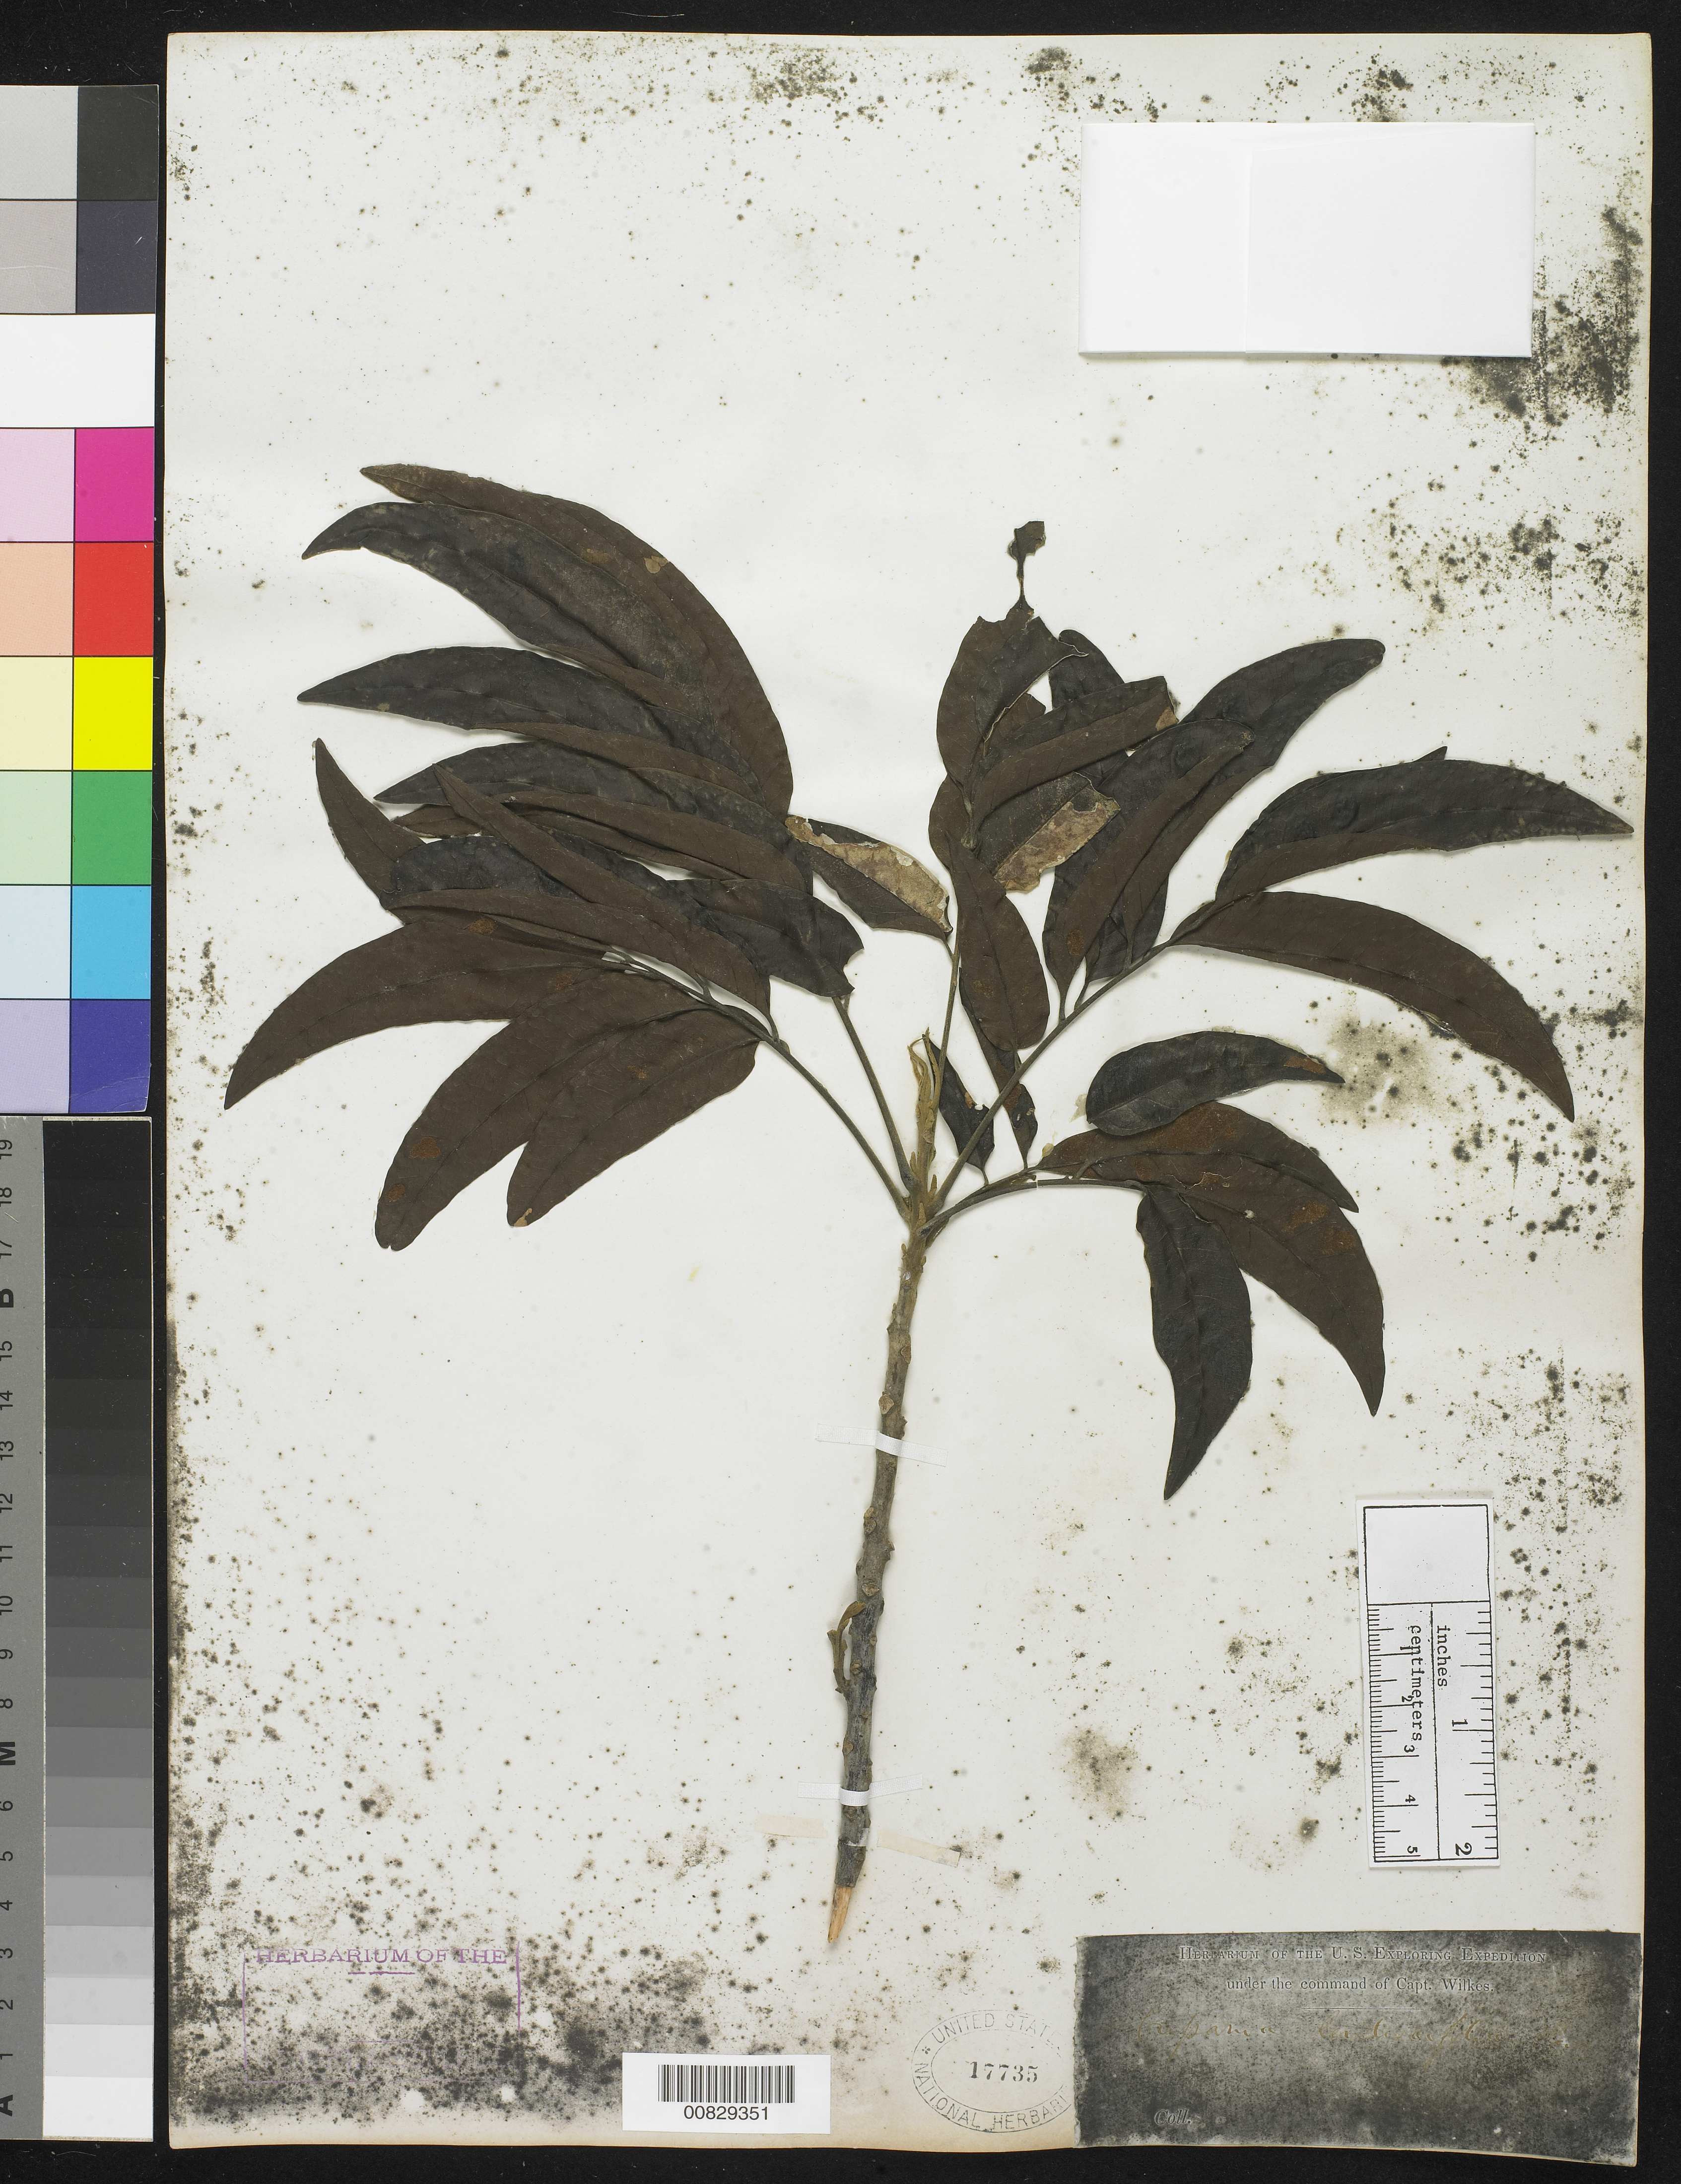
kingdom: Plantae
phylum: Tracheophyta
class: Magnoliopsida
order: Sapindales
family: Sapindaceae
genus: Mischocarpus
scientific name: Mischocarpus pyriformis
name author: (F. Muell.) Radlk.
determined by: Acevedo-Rodríguez, P., (BOT), Smithsonian Institution - National Museum of Natural History (UNITED STATES)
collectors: Wilkes Explor. Exped.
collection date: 1838/1842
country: Australia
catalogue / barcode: US 17735